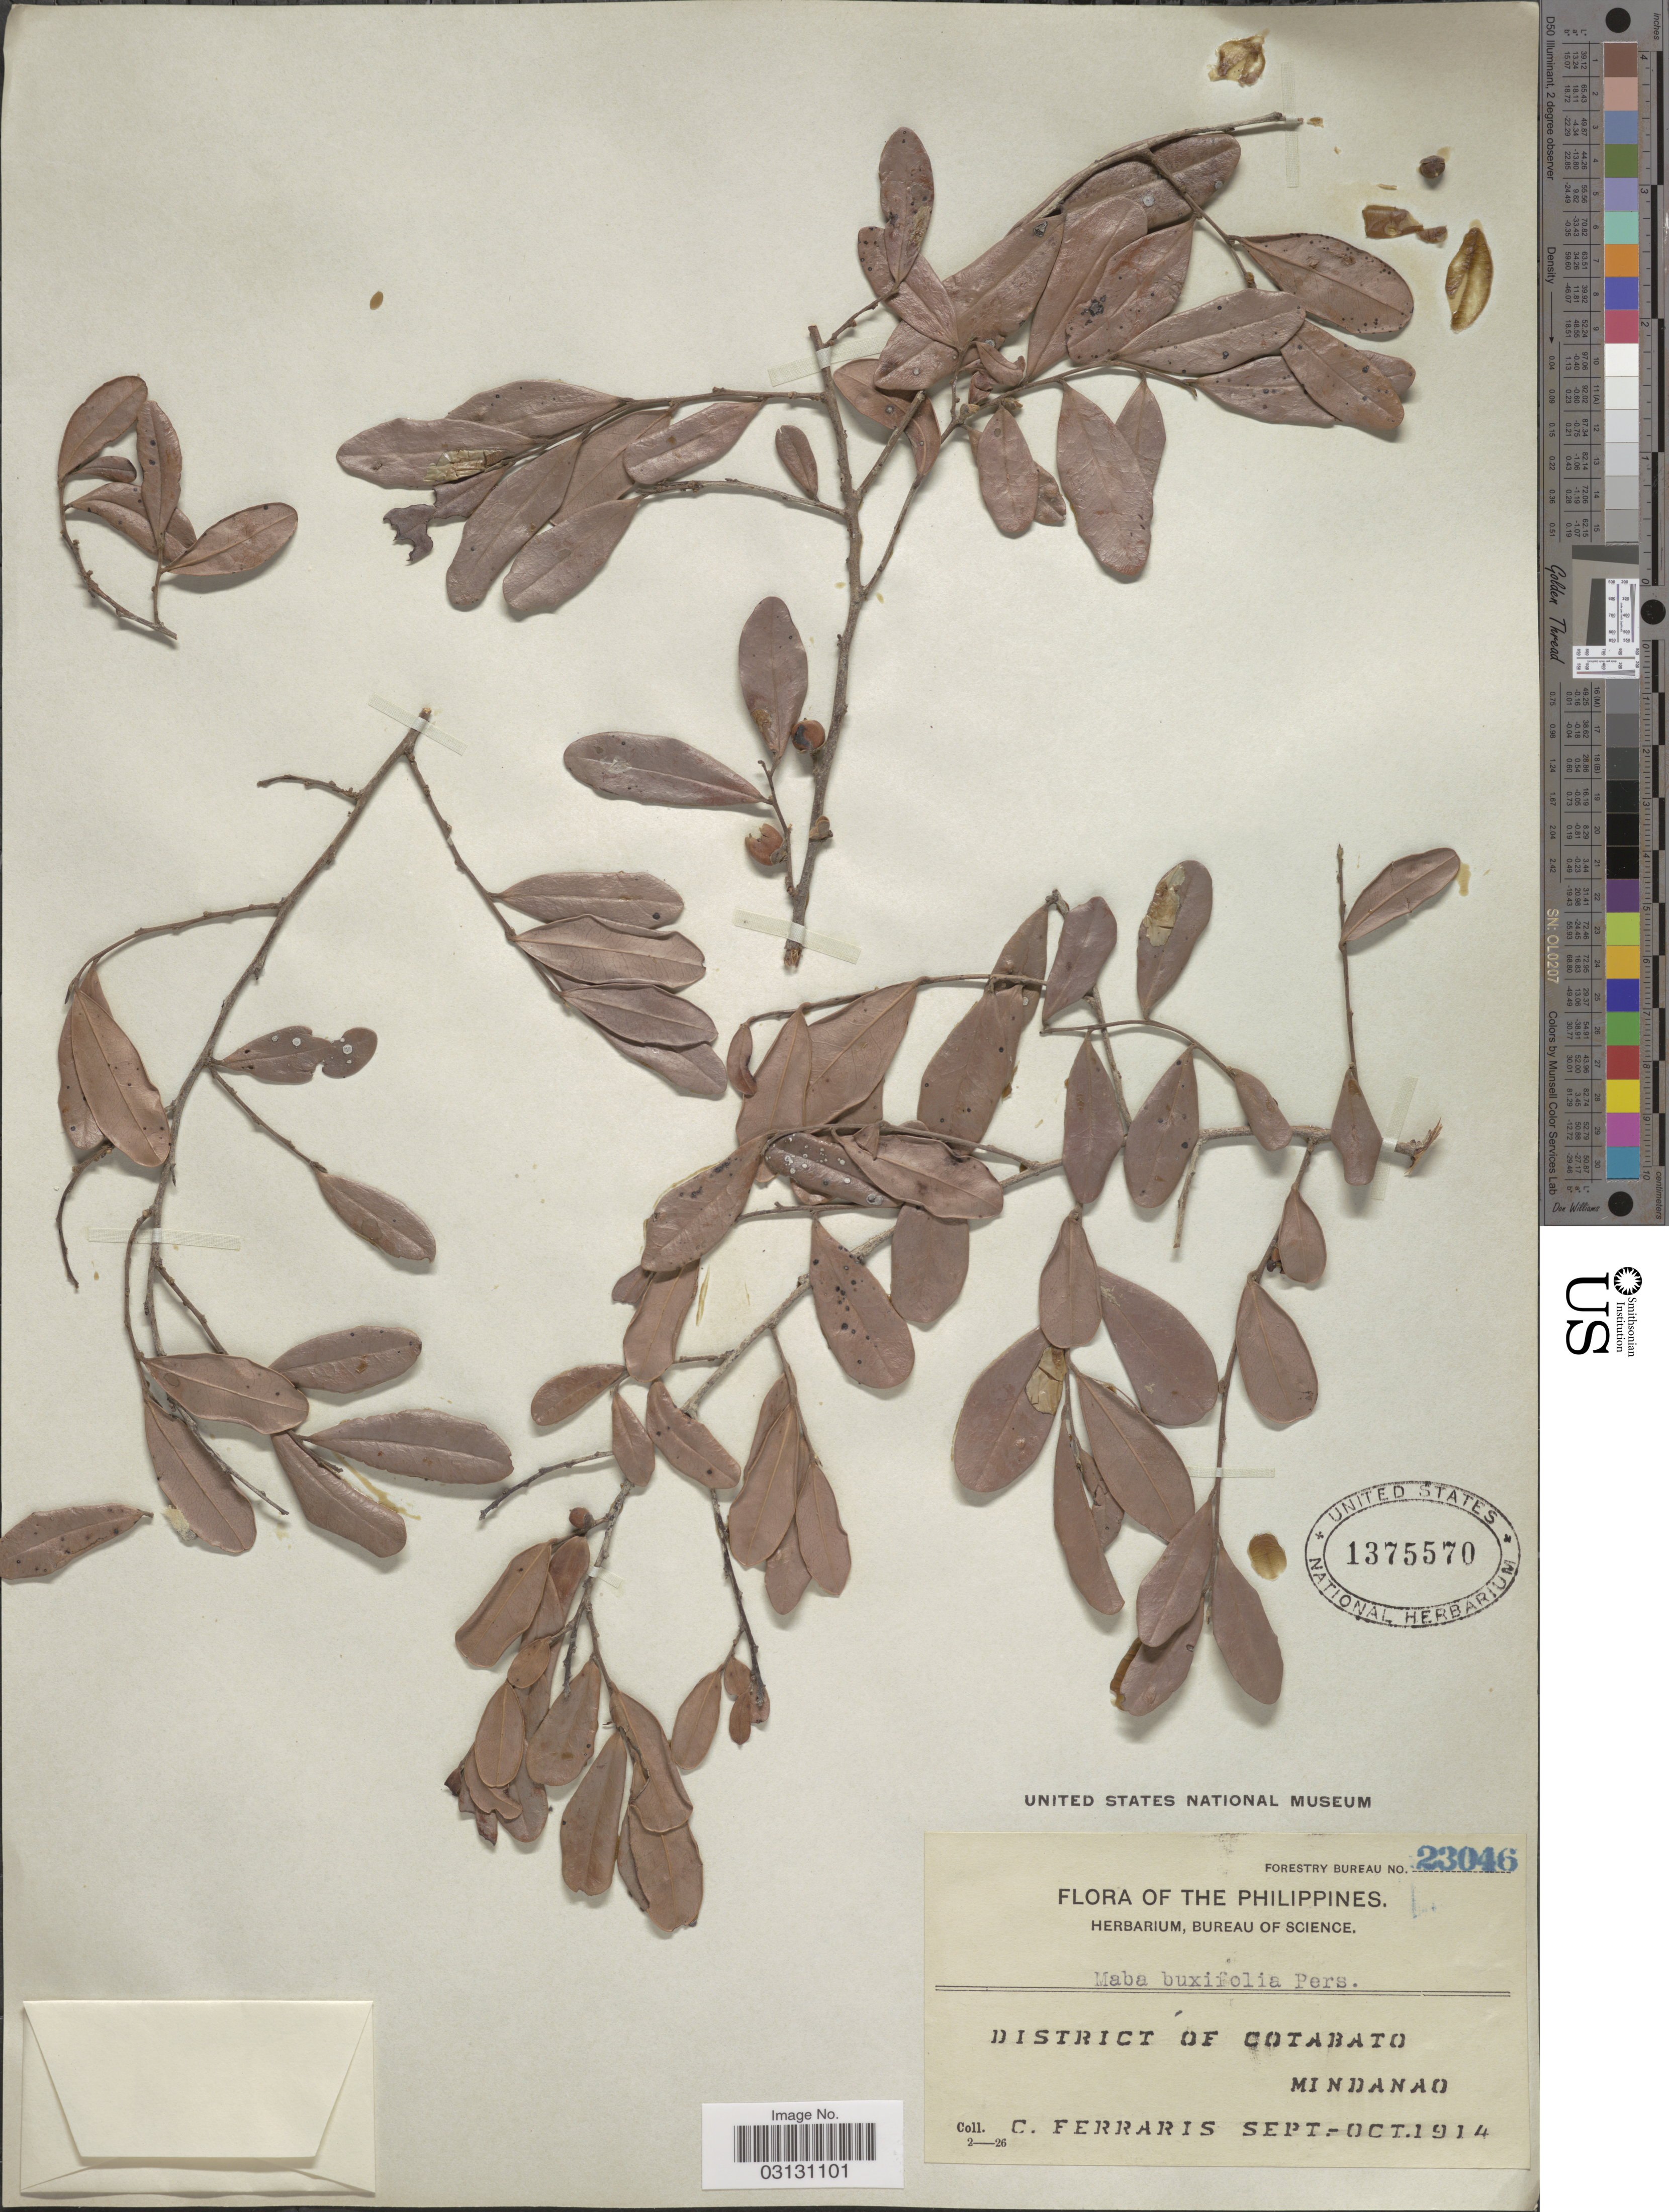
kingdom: Plantae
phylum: Tracheophyta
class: Magnoliopsida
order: Ericales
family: Ebenaceae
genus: Diospyros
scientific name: Diospyros ferrea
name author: (Willd.) Bakh.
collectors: C. Ferraris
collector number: Forestry Bureau 23046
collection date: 1914-09/1914-10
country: Philippines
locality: District of Cotabato. Mindanao.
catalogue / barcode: US 1375570